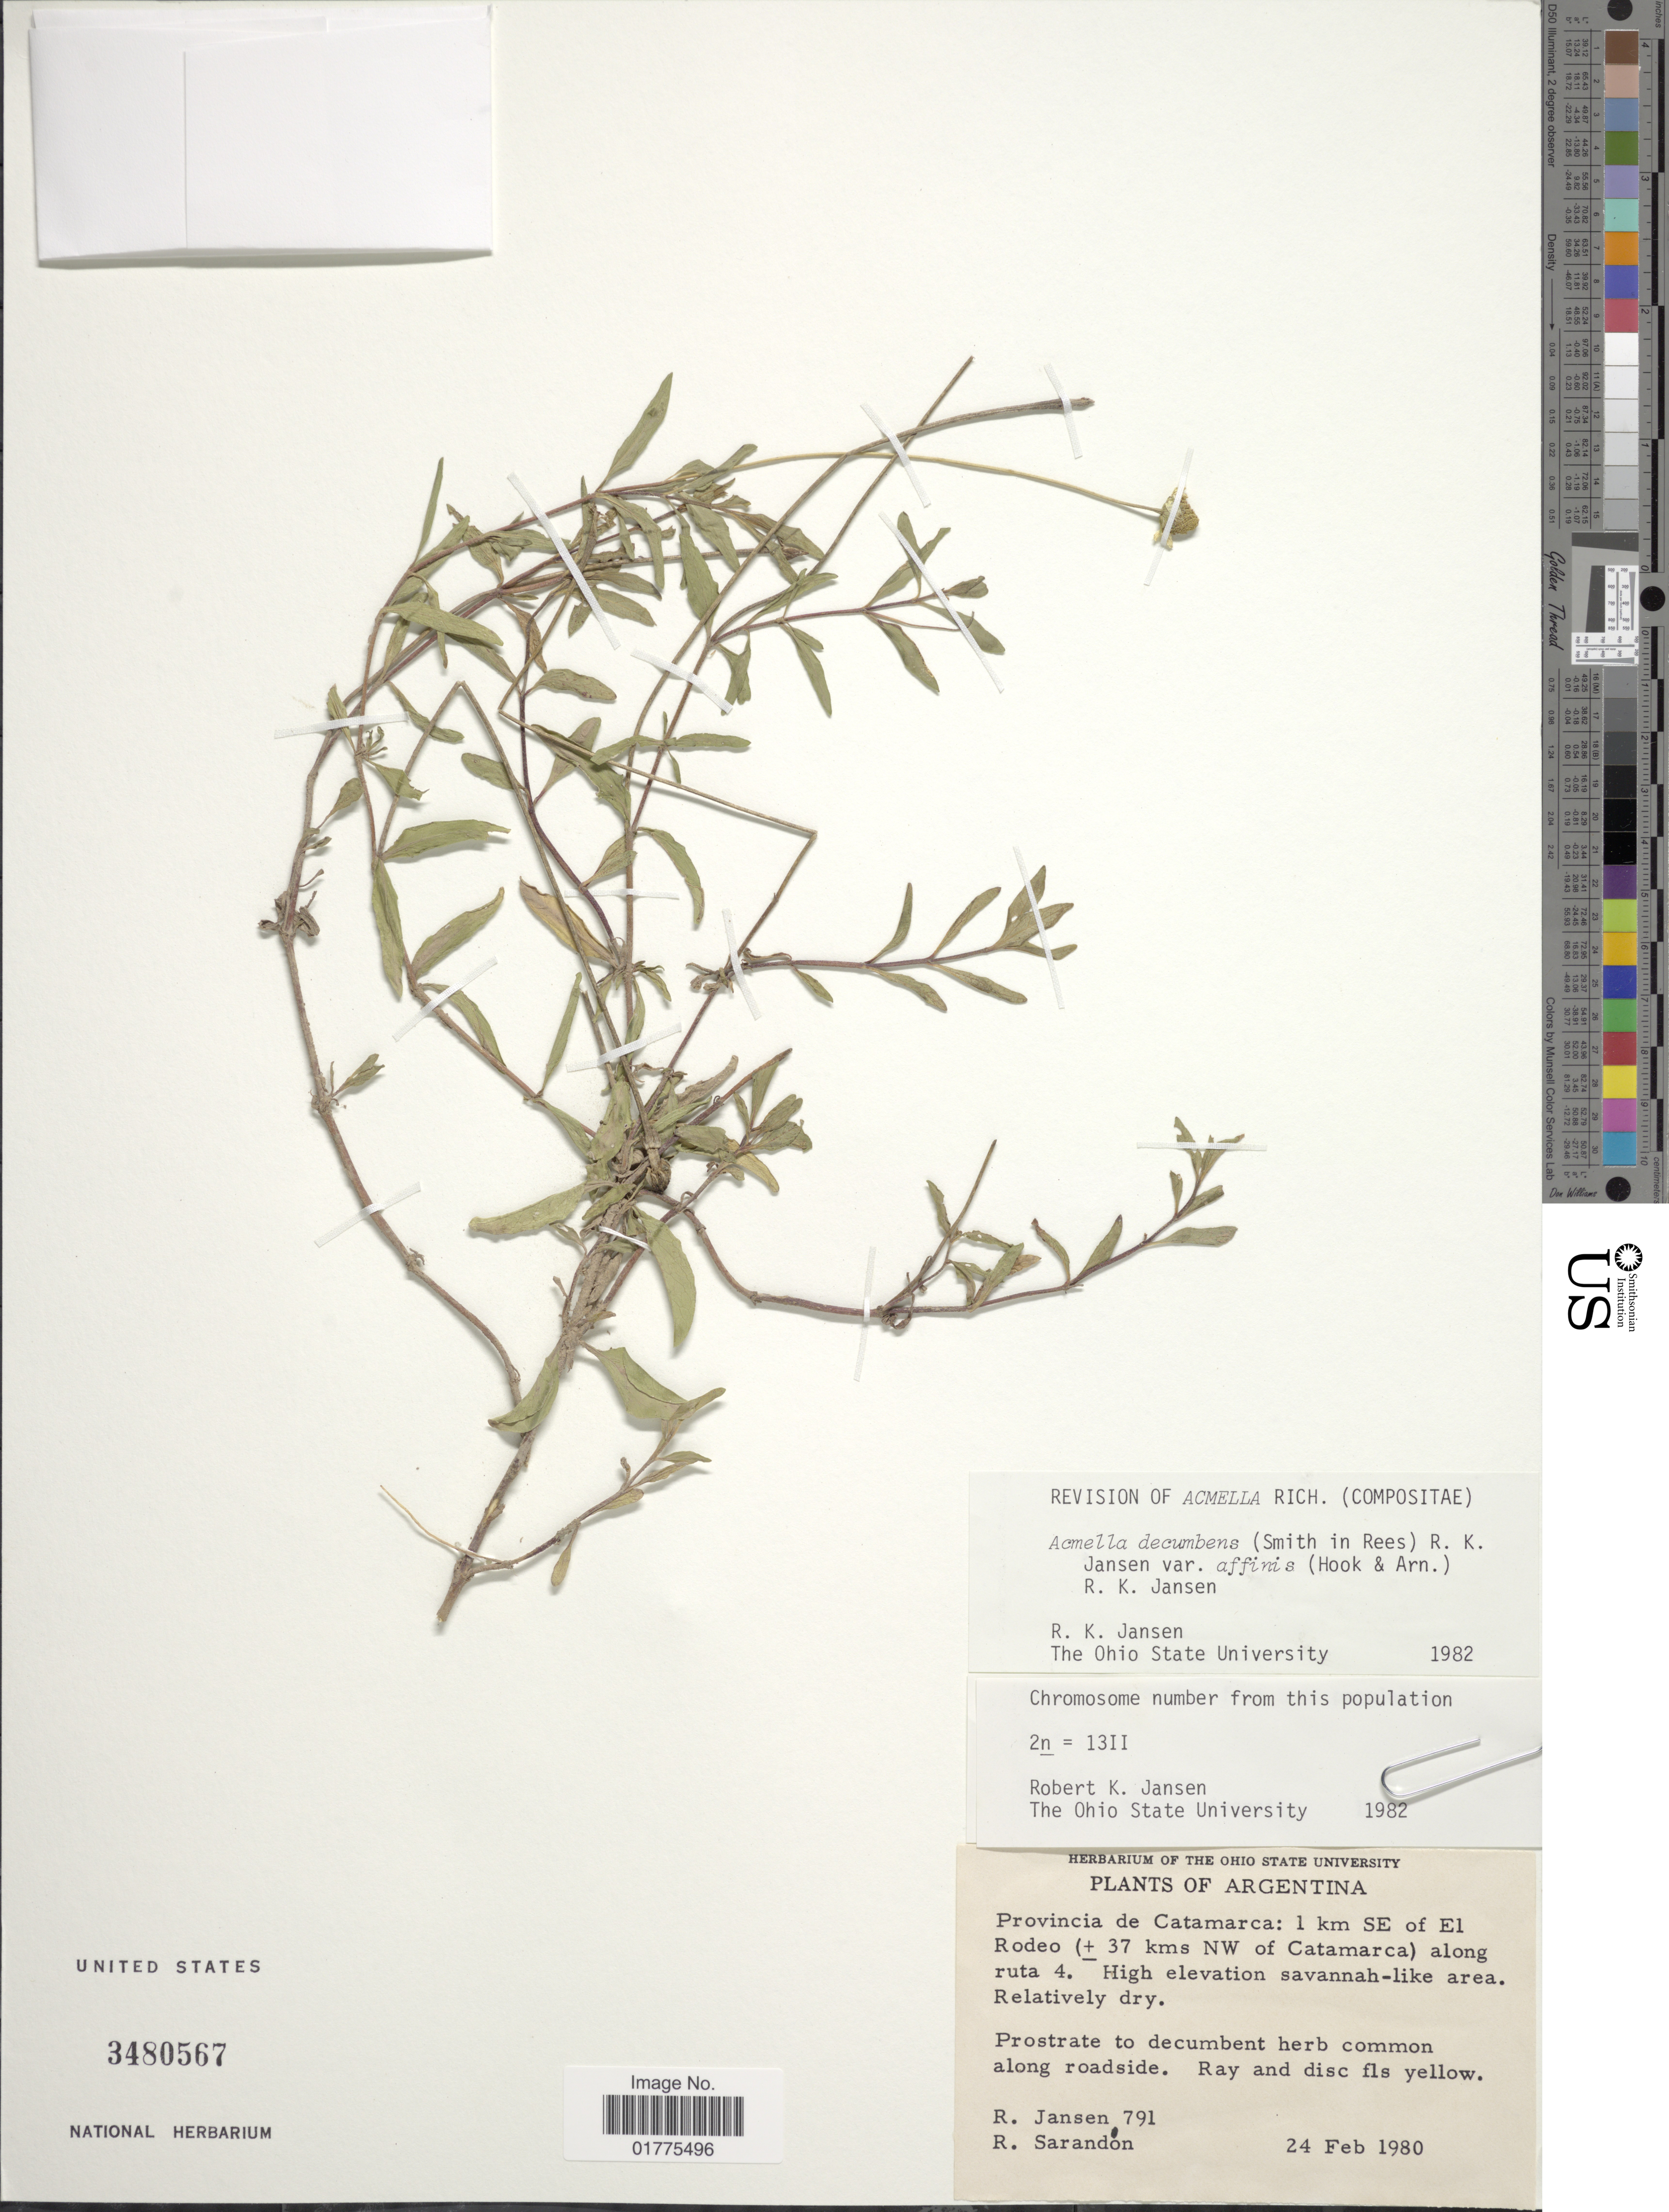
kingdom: Plantae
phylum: Tracheophyta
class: Magnoliopsida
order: Asterales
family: Asteraceae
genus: Acmella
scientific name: Acmella decumbens var. affinis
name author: Hook. & Arn.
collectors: R. K. Jansen & R. Sarandon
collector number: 791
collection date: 1980-02-24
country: Argentina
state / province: Catamarca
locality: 1 km SE of El Rodeo ( ± 37 kms NW of Catamarca) along ruta 4.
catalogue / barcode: US 3480567